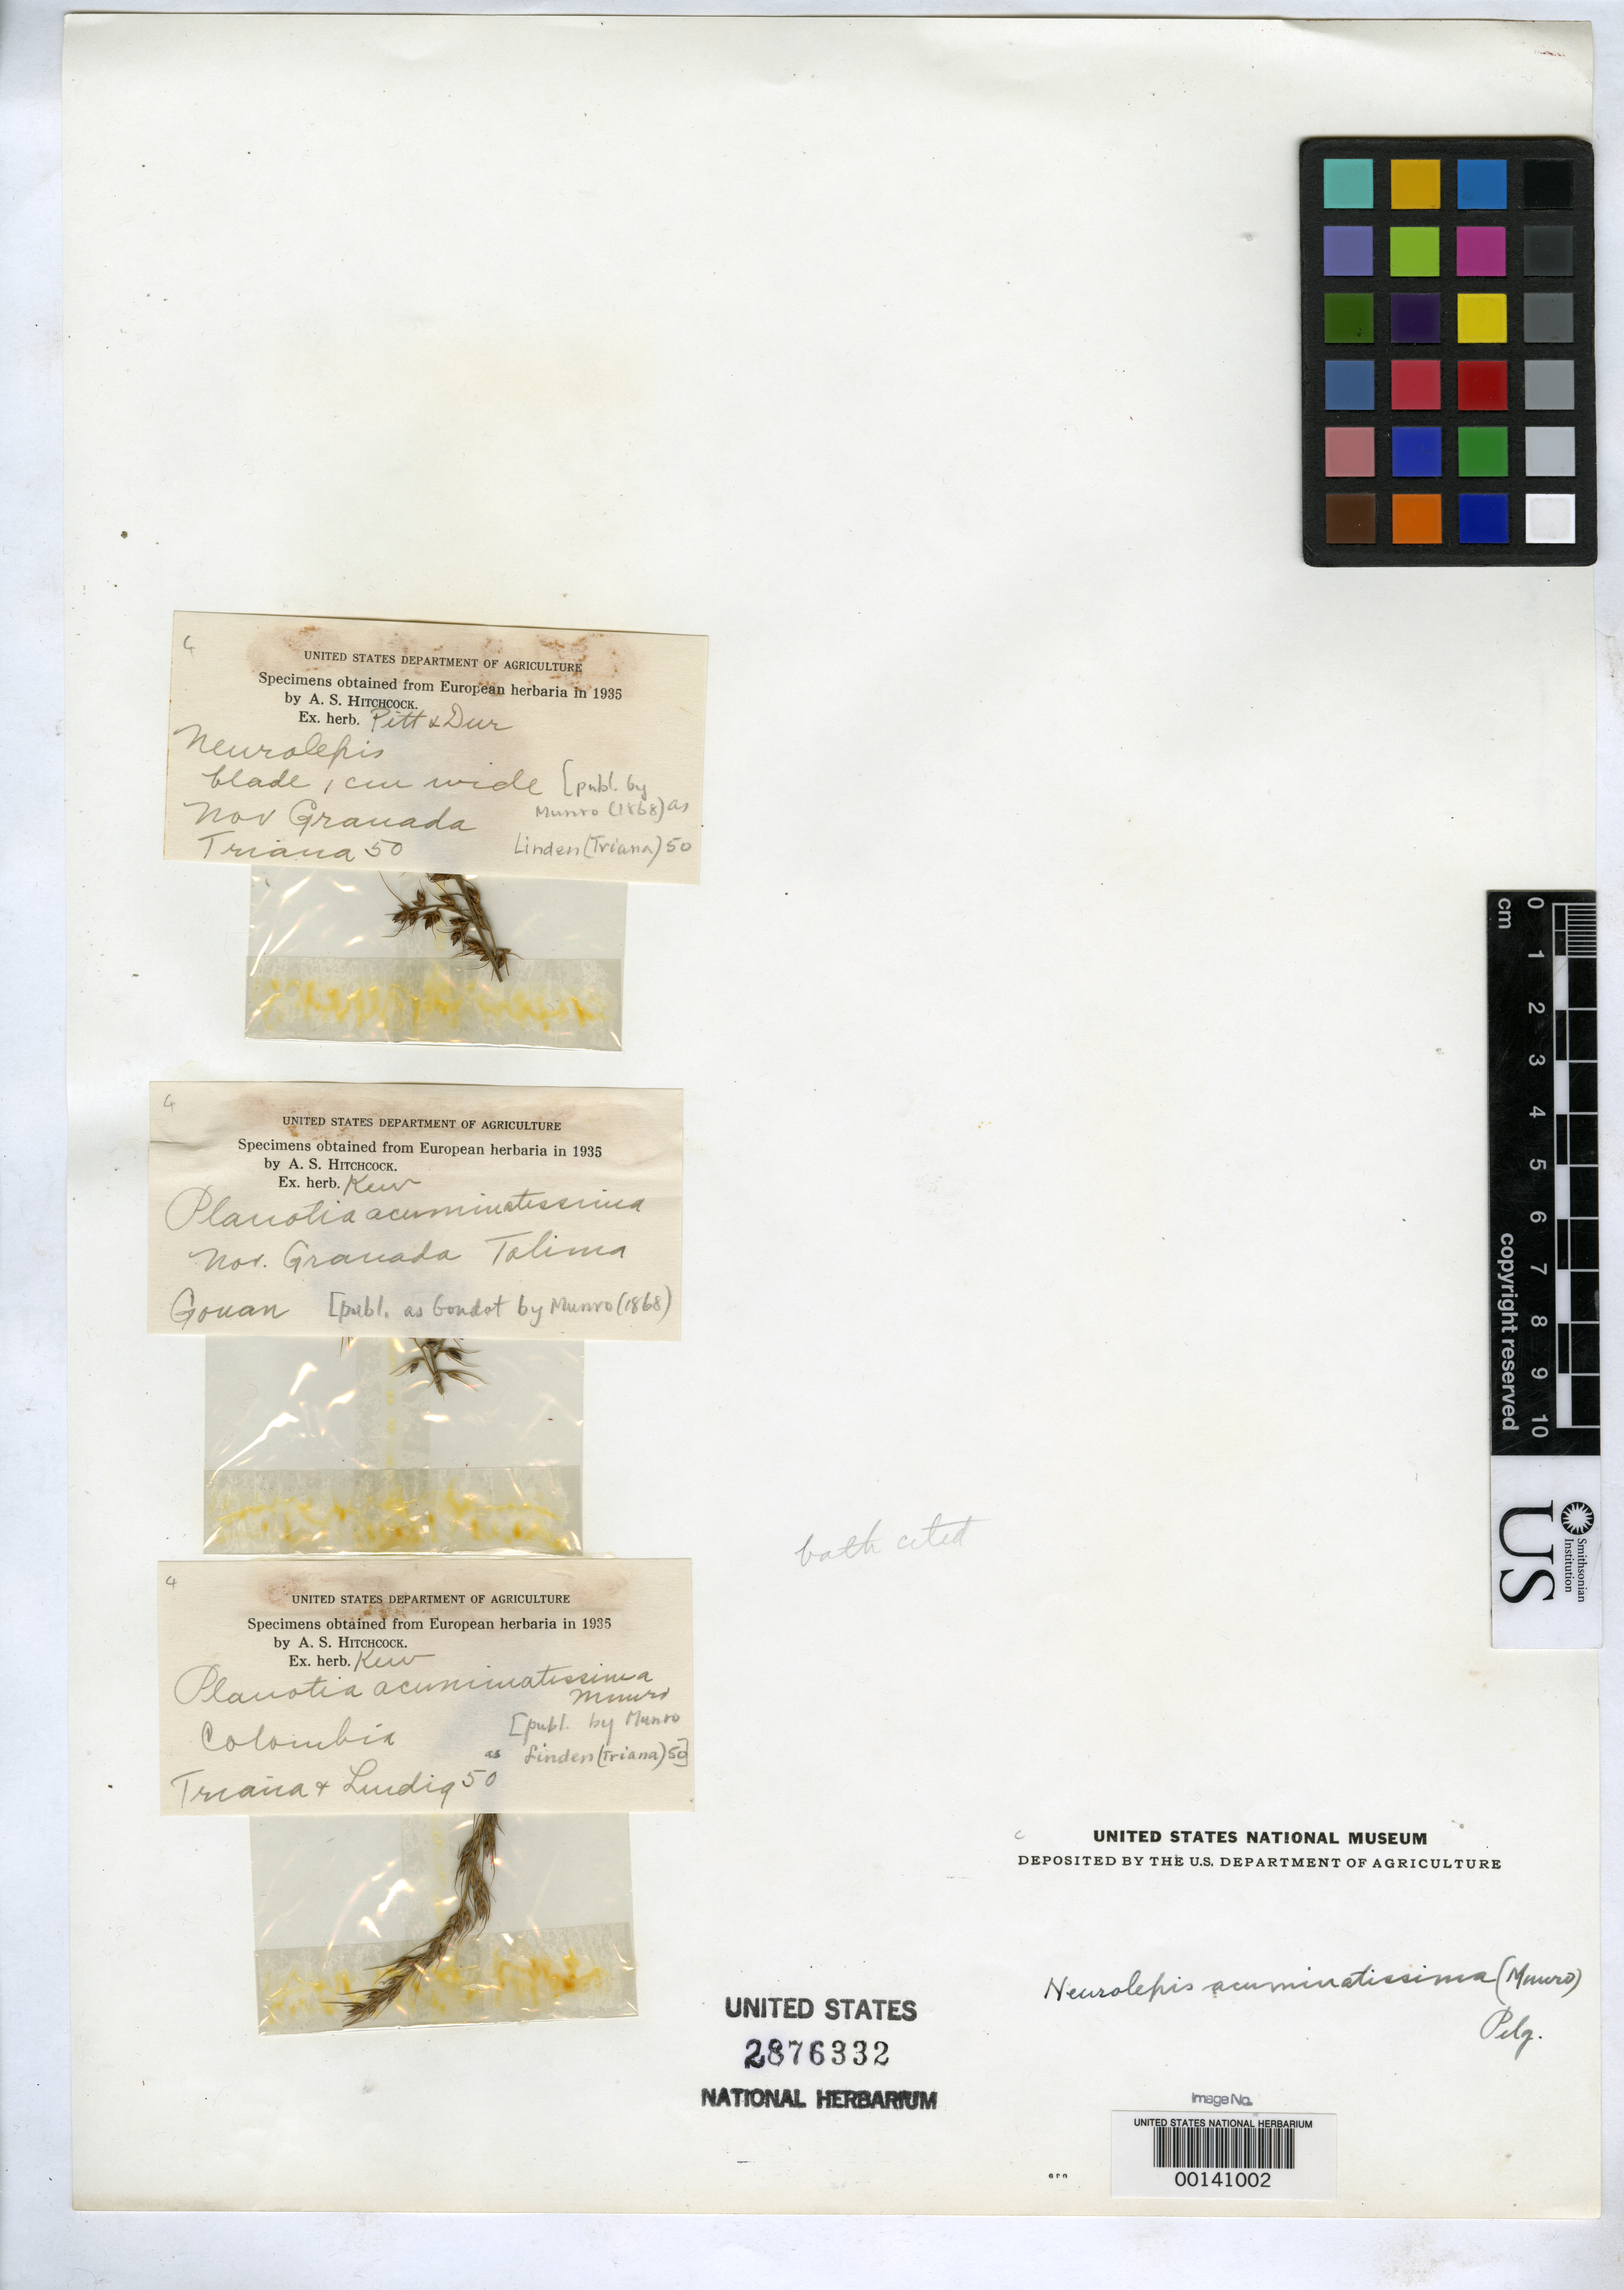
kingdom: Plantae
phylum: Tracheophyta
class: Liliopsida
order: Poales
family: Poaceae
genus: Platonia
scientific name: Platonia acuminatissima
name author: Munro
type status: Type Material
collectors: A. Gouan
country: Colombia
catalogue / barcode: US 2876332